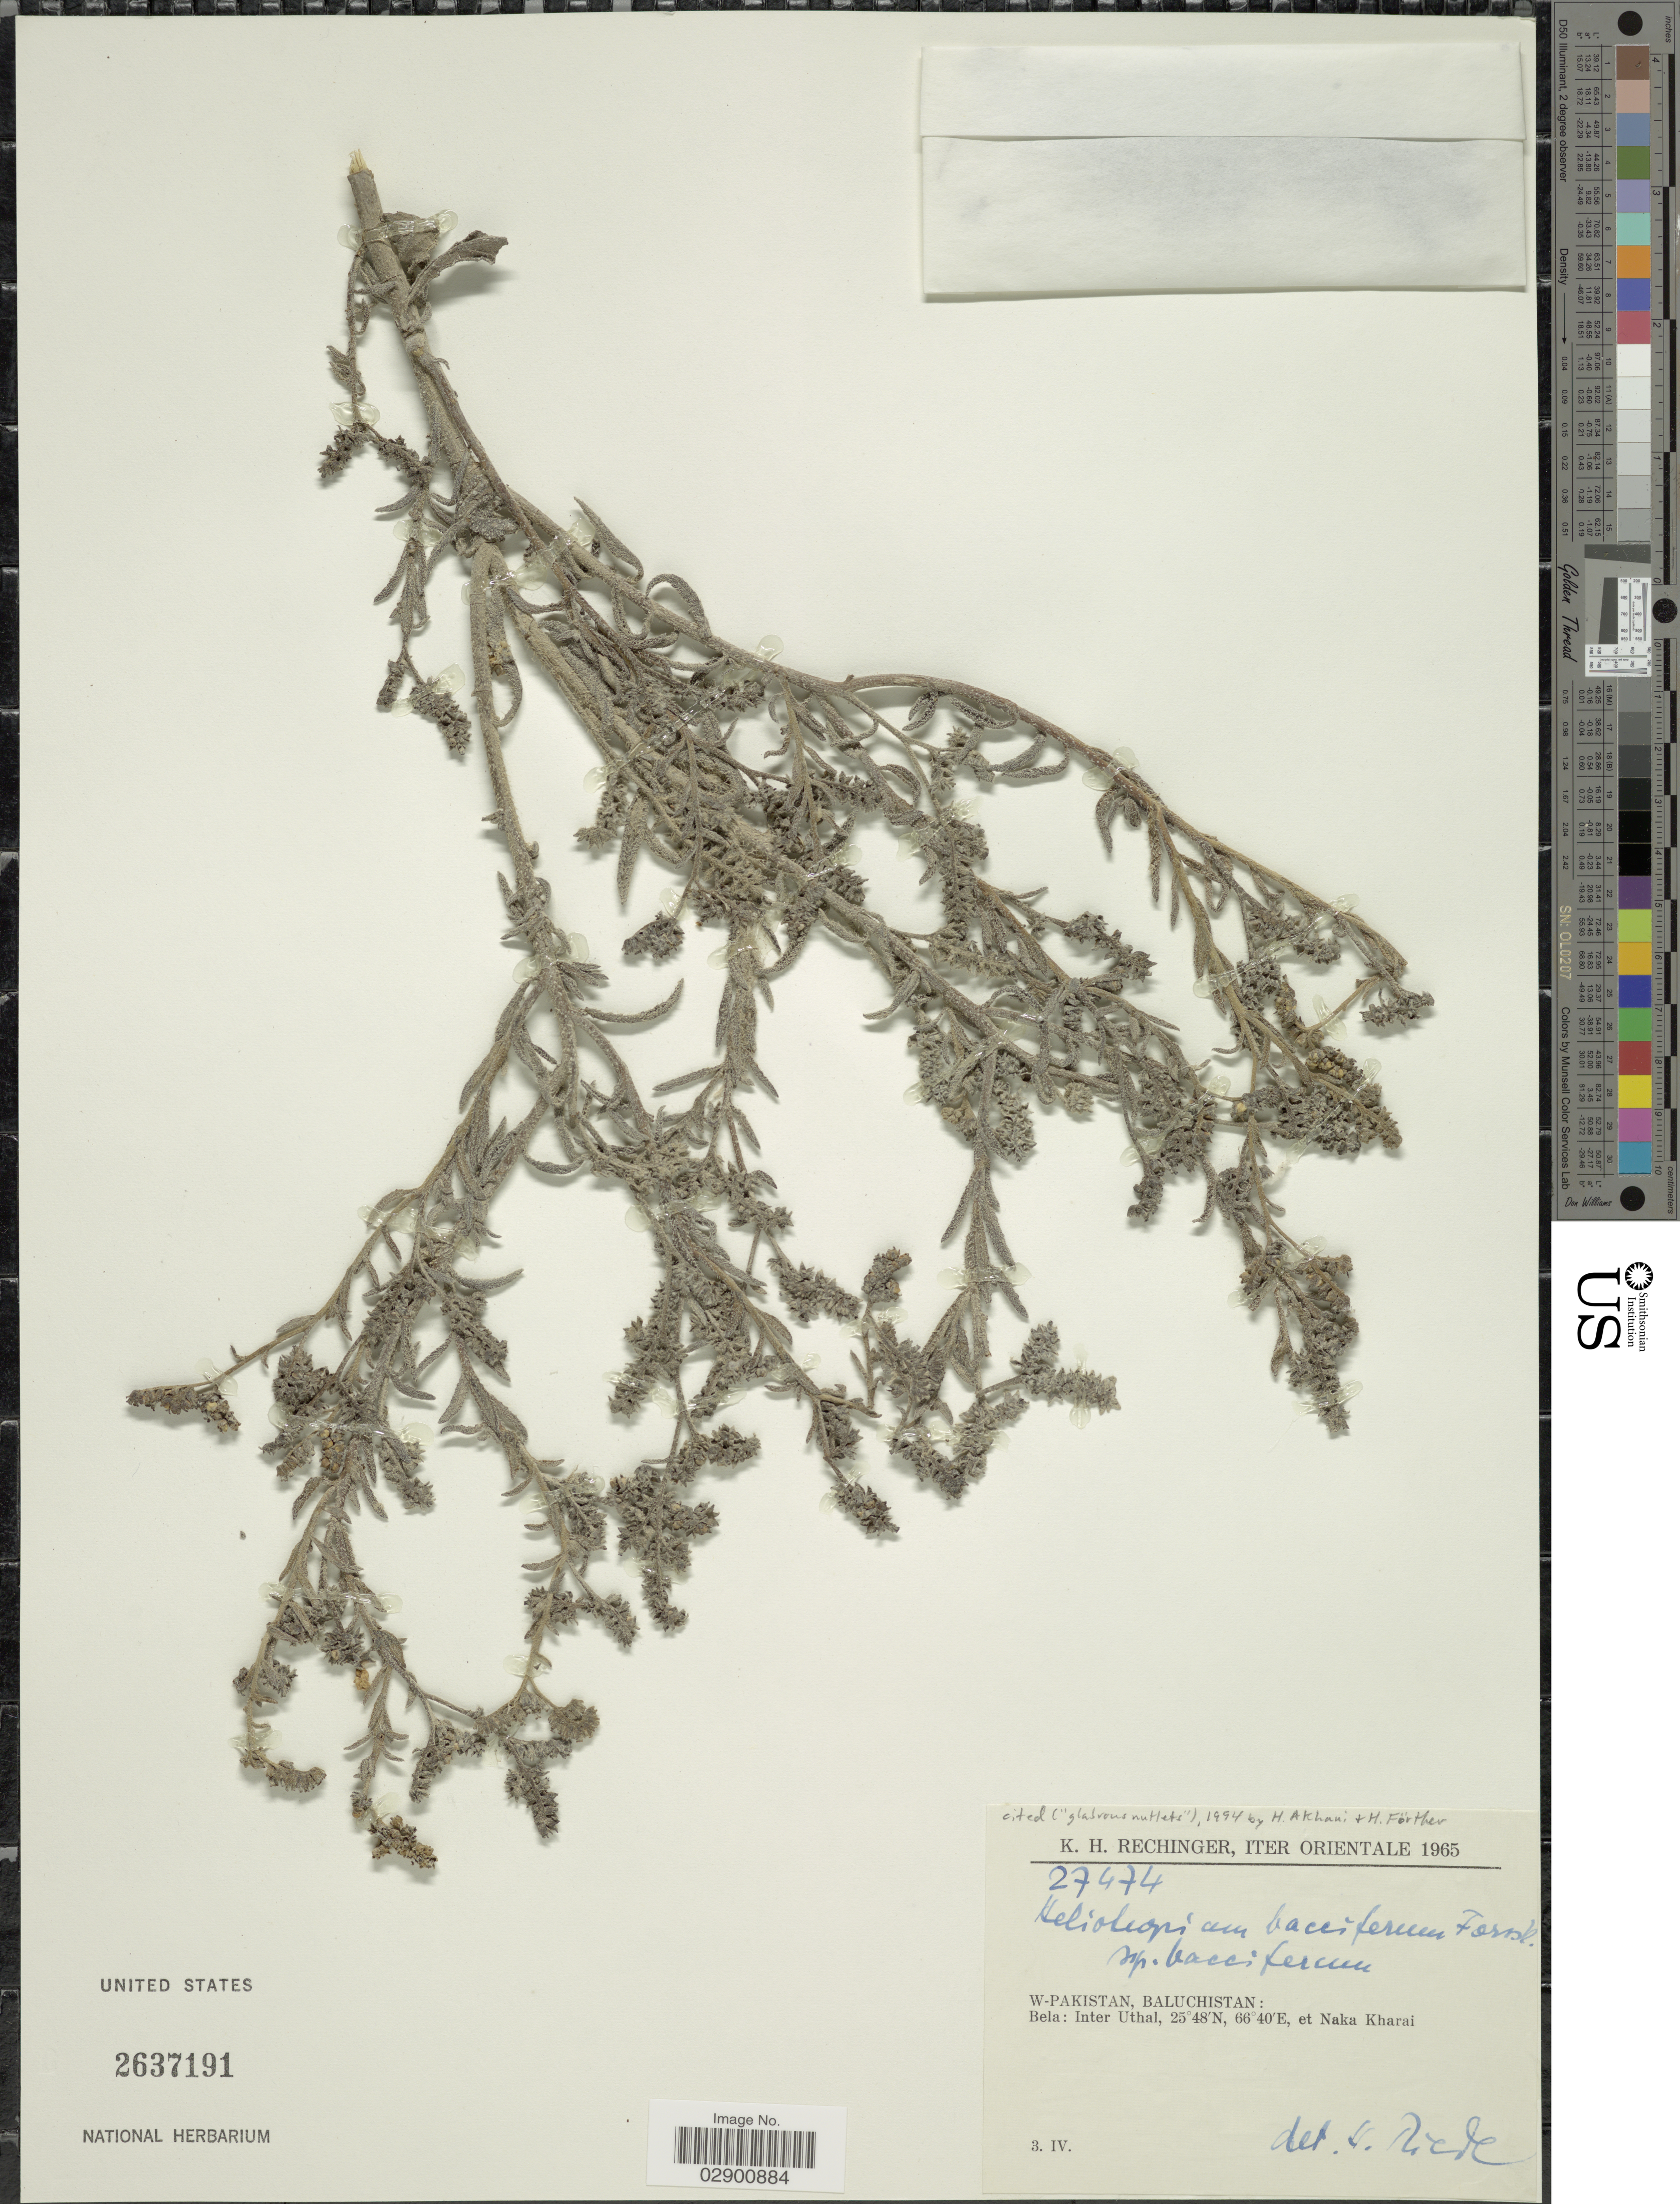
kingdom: Plantae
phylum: Tracheophyta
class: Magnoliopsida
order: Boraginales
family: Heliotropiaceae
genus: Heliotropium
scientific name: Heliotropium bacciferum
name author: Forssk.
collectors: K. H. Rechinger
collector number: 27474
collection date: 1965-04-03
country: Pakistan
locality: W-Pakistan, Baluchistan: Bela: Inter Uthal, et Naka Kharai.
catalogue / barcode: US 2637191